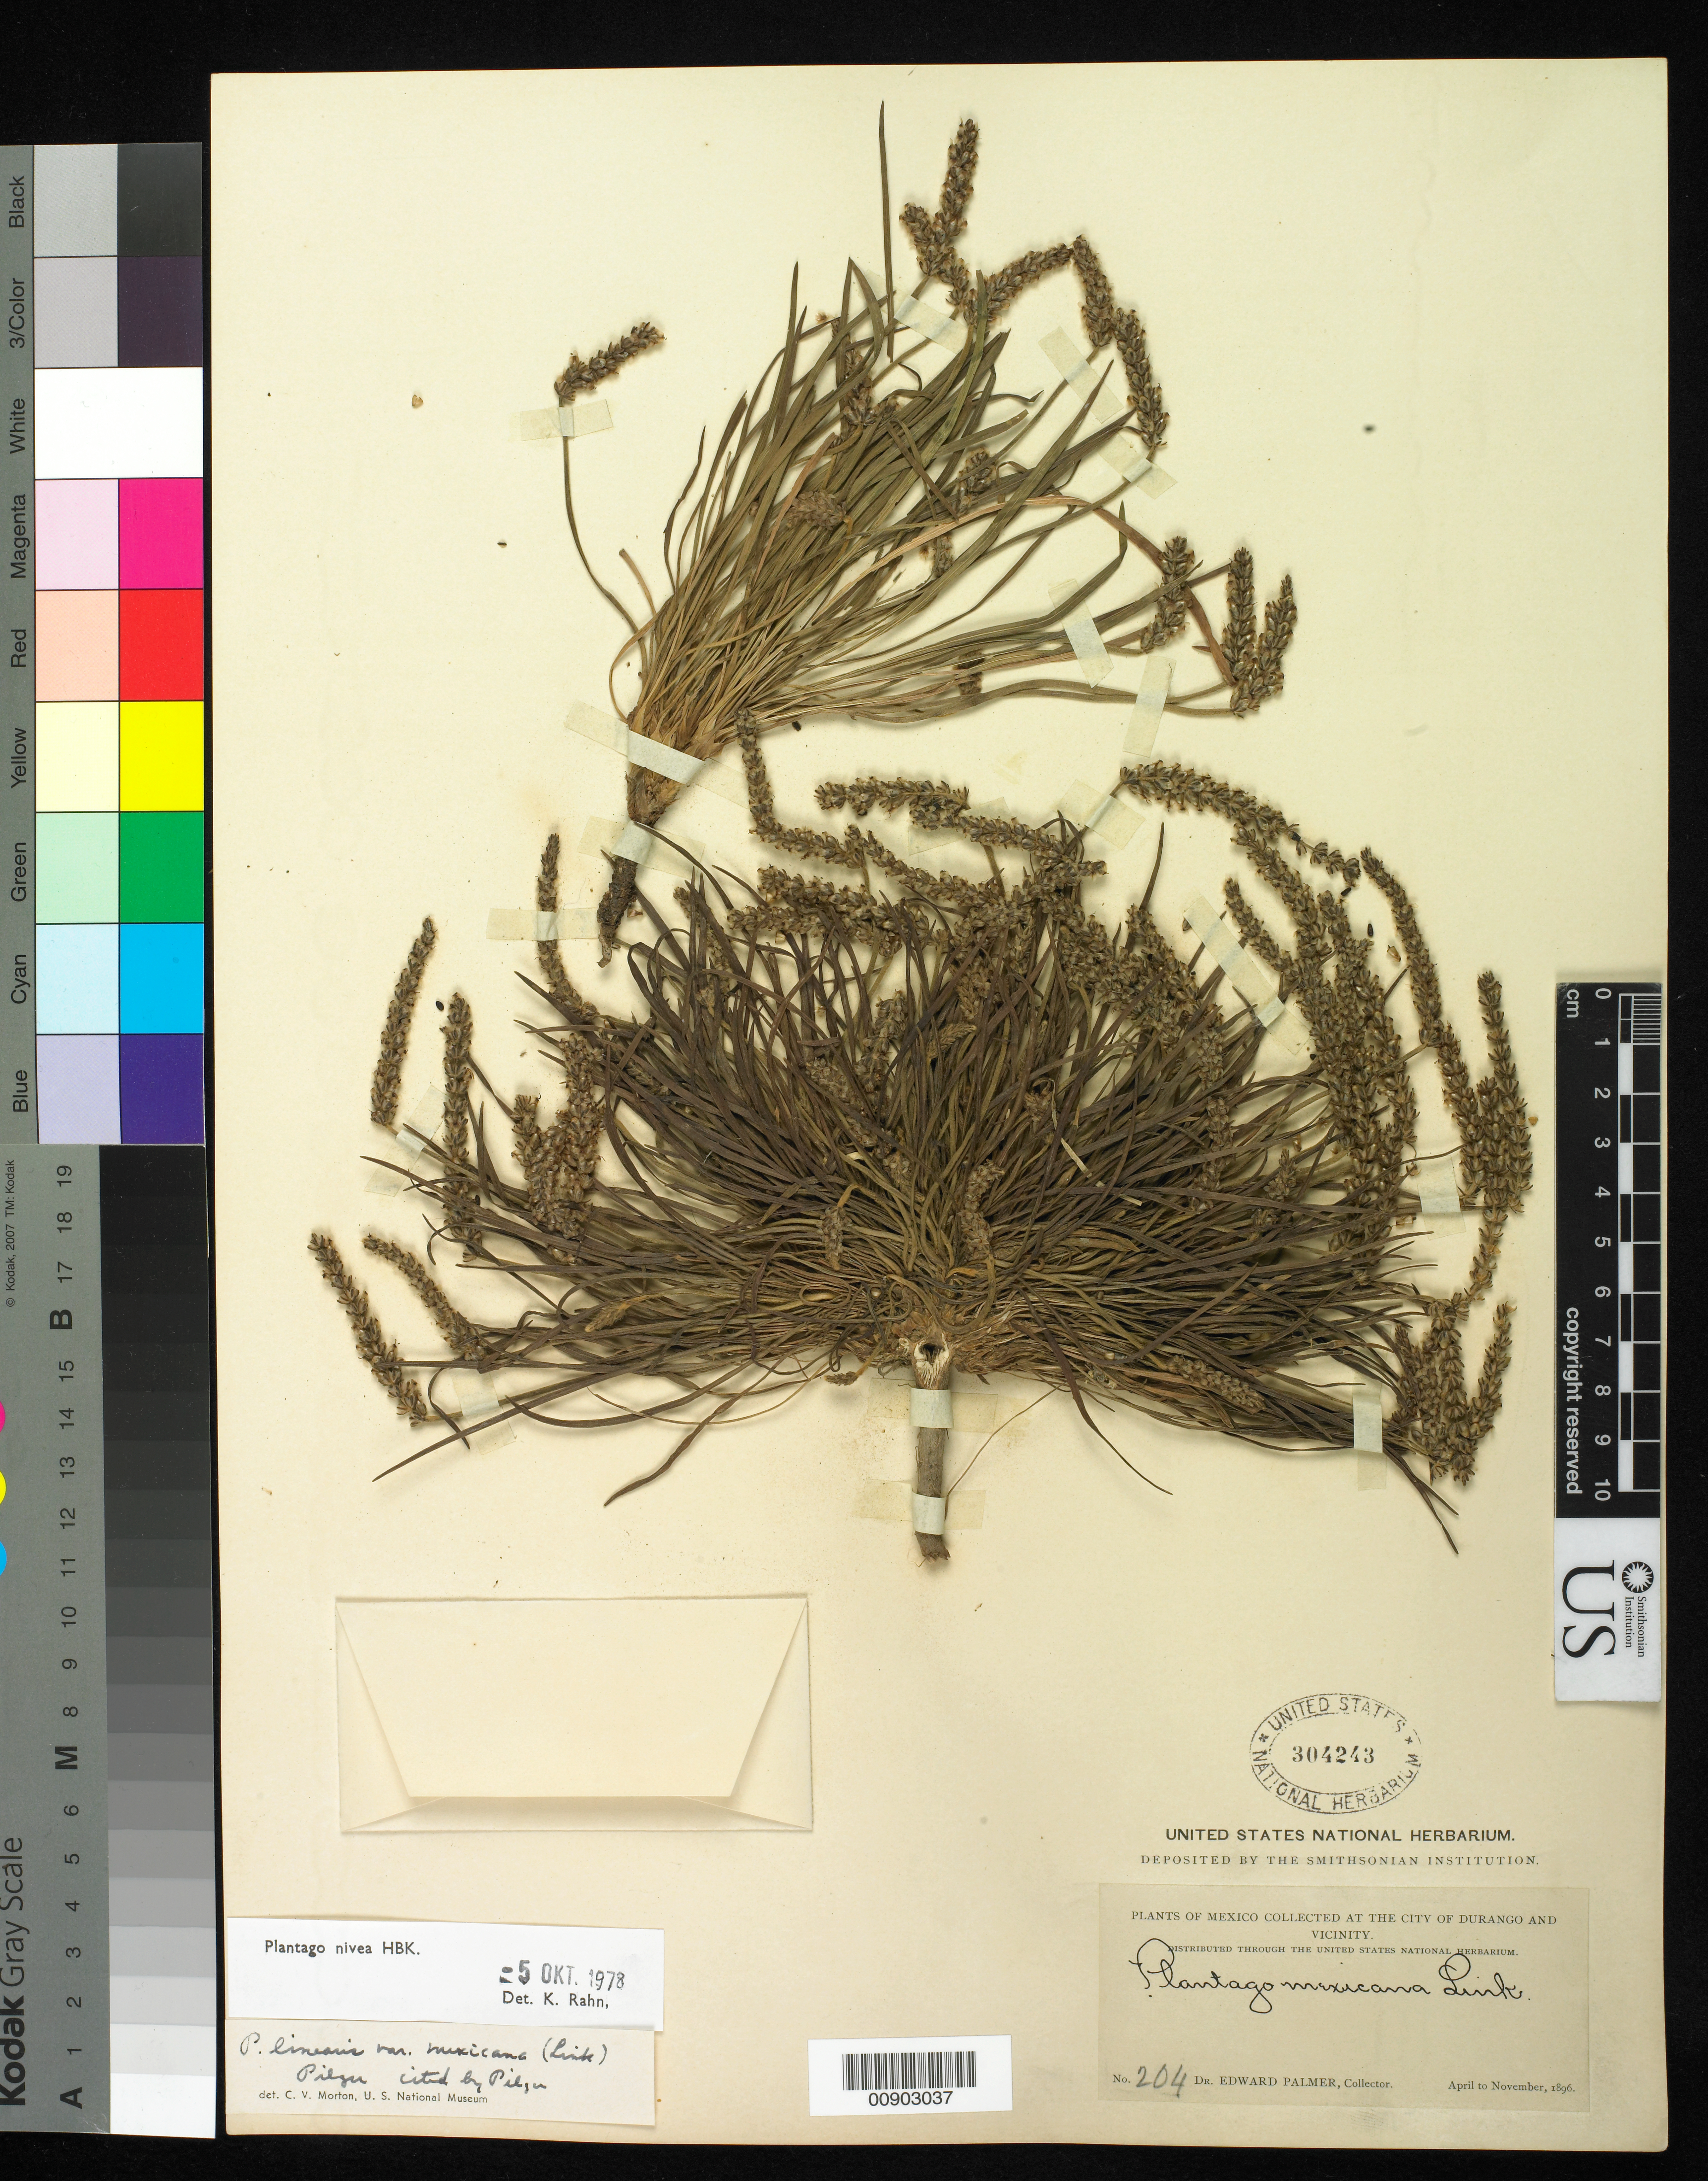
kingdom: Plantae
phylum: Tracheophyta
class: Magnoliopsida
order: Lamiales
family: Plantaginaceae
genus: Plantago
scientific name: Plantago nivea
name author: Kunth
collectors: E. Palmer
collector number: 204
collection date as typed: Apr 1896 to -- Aug 1896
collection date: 1896-04/1896-08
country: Mexico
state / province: Durango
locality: City of Durango and vicinity.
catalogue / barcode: US 304243